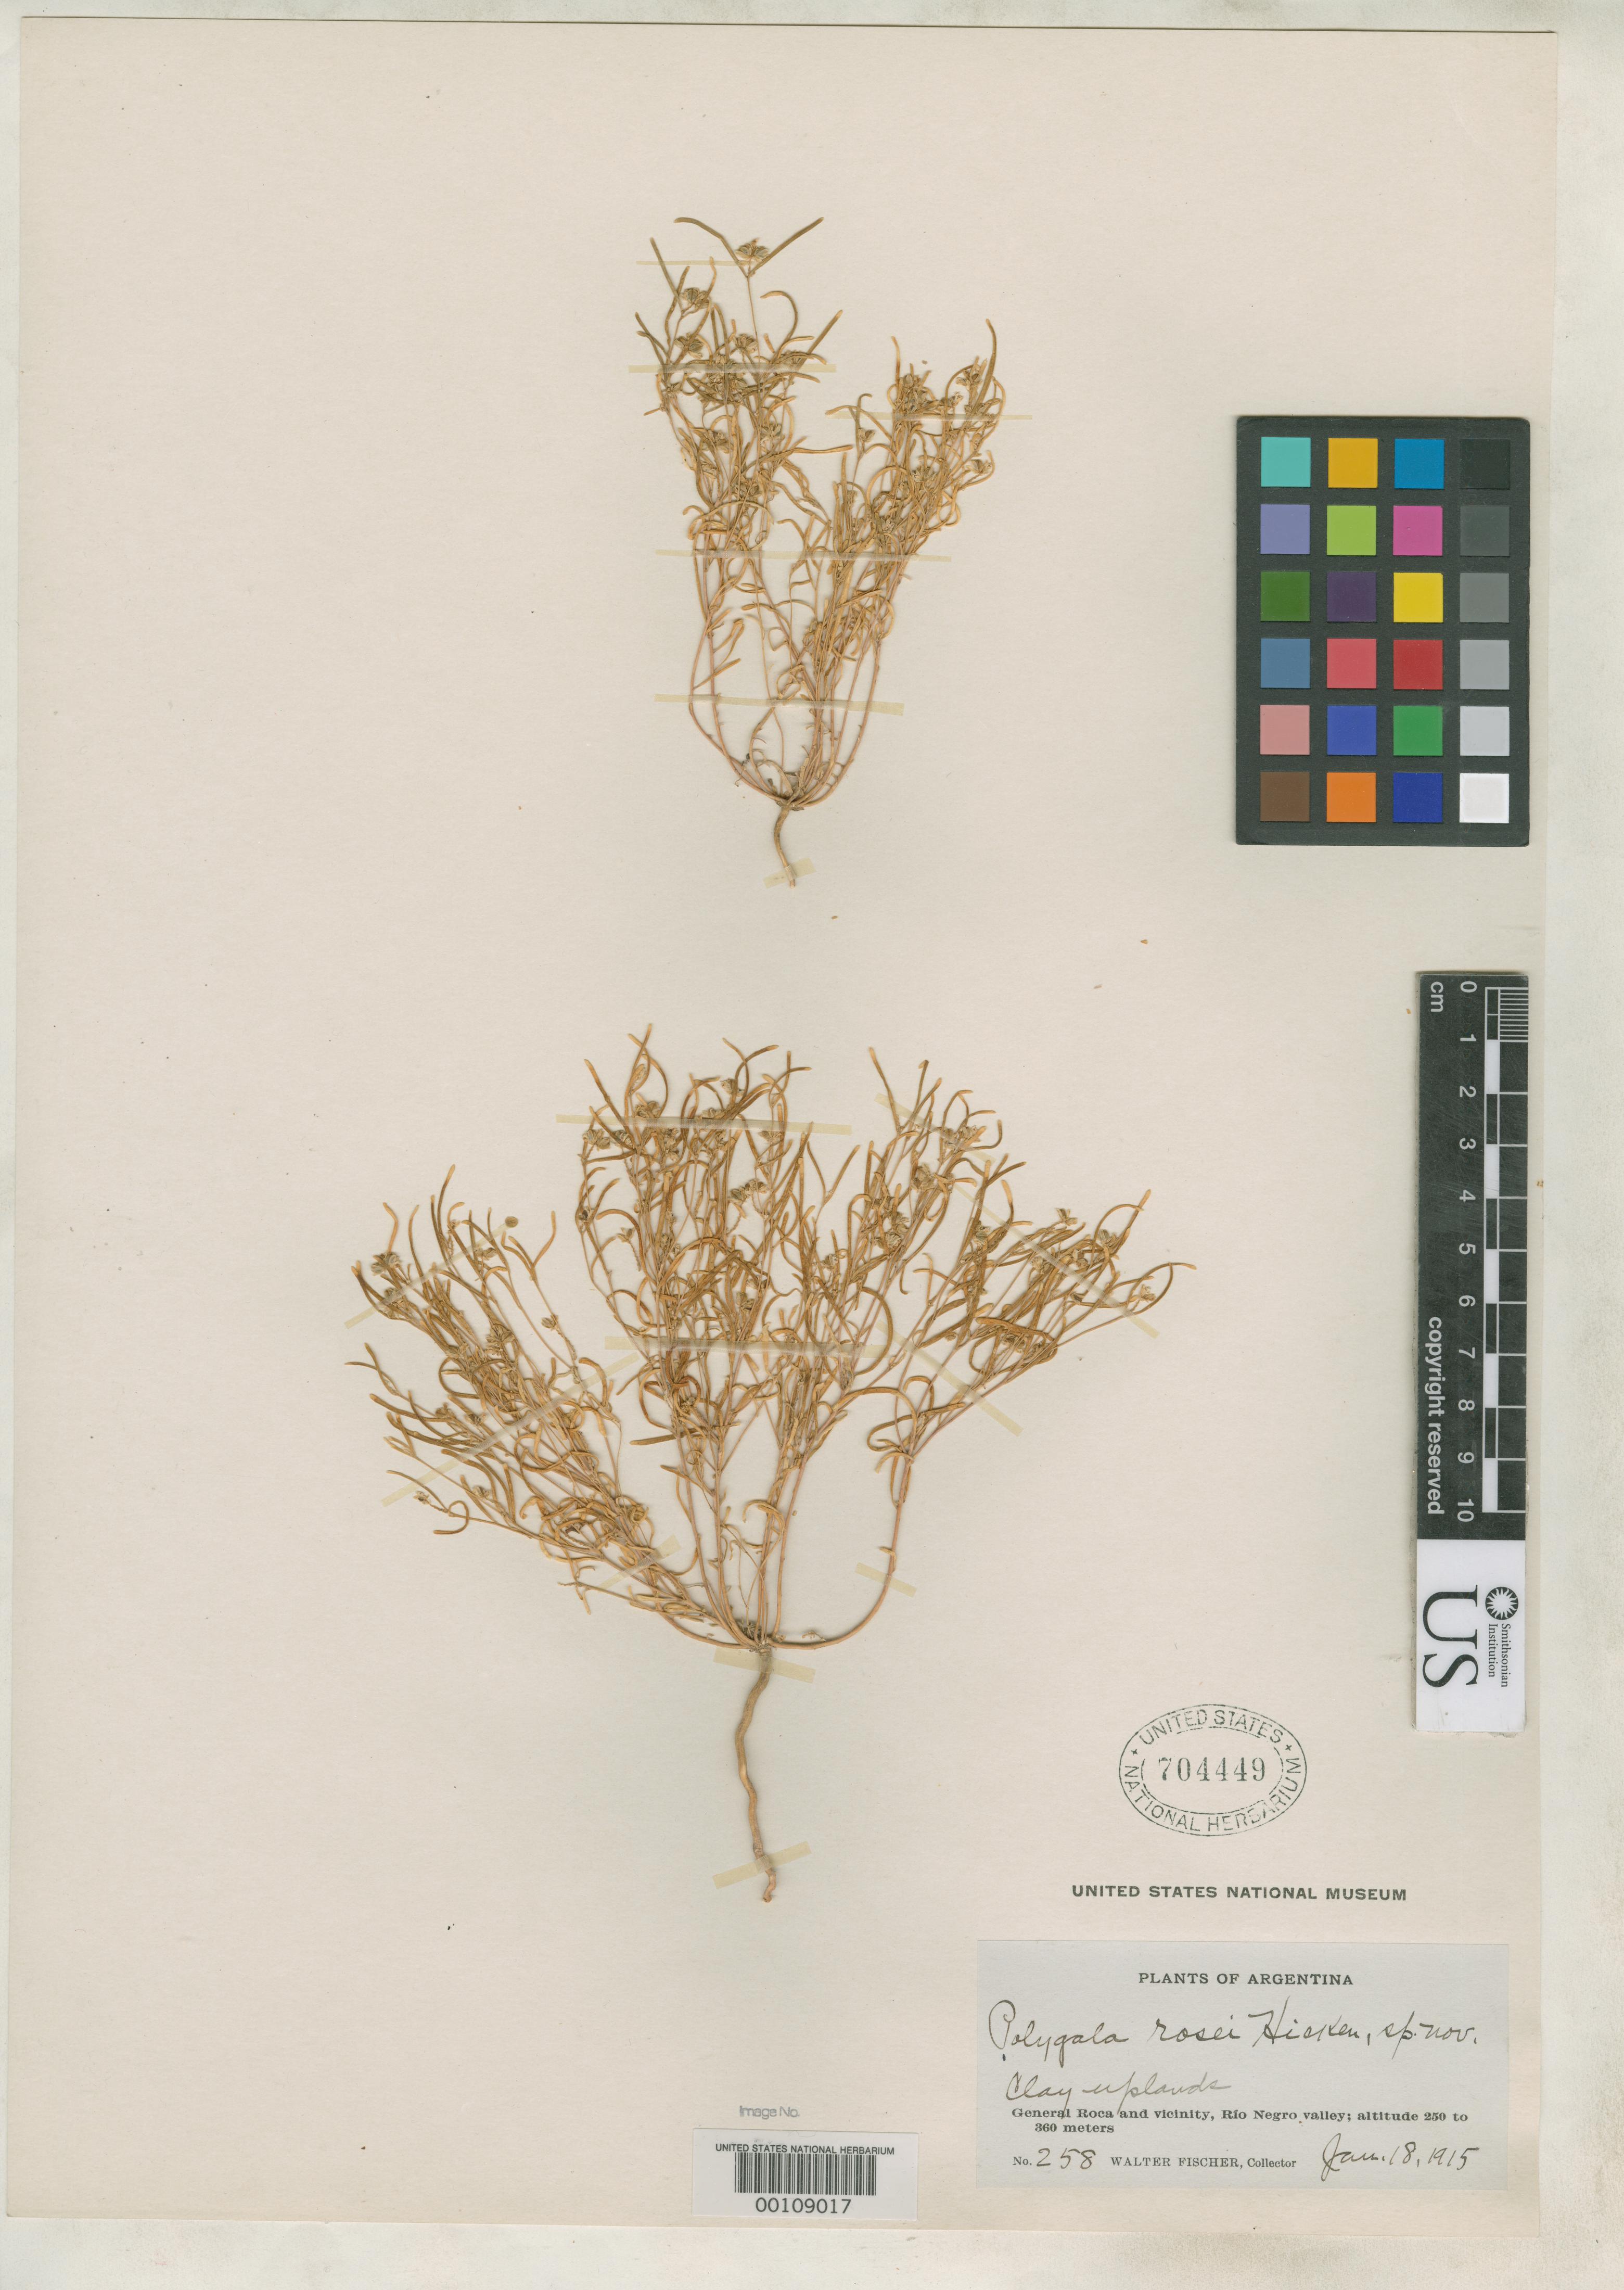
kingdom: Plantae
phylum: Tracheophyta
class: Magnoliopsida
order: Fabales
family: Polygalaceae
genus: Polygala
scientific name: Polygala rosei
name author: Hicken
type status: Type Collection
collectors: W. Fischer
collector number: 258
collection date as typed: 18 Jan 1915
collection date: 1915-01-18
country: Argentina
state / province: Río Negro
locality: Rio Negro Valley, General Roca & vicinity.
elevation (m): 250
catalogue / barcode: US 704449